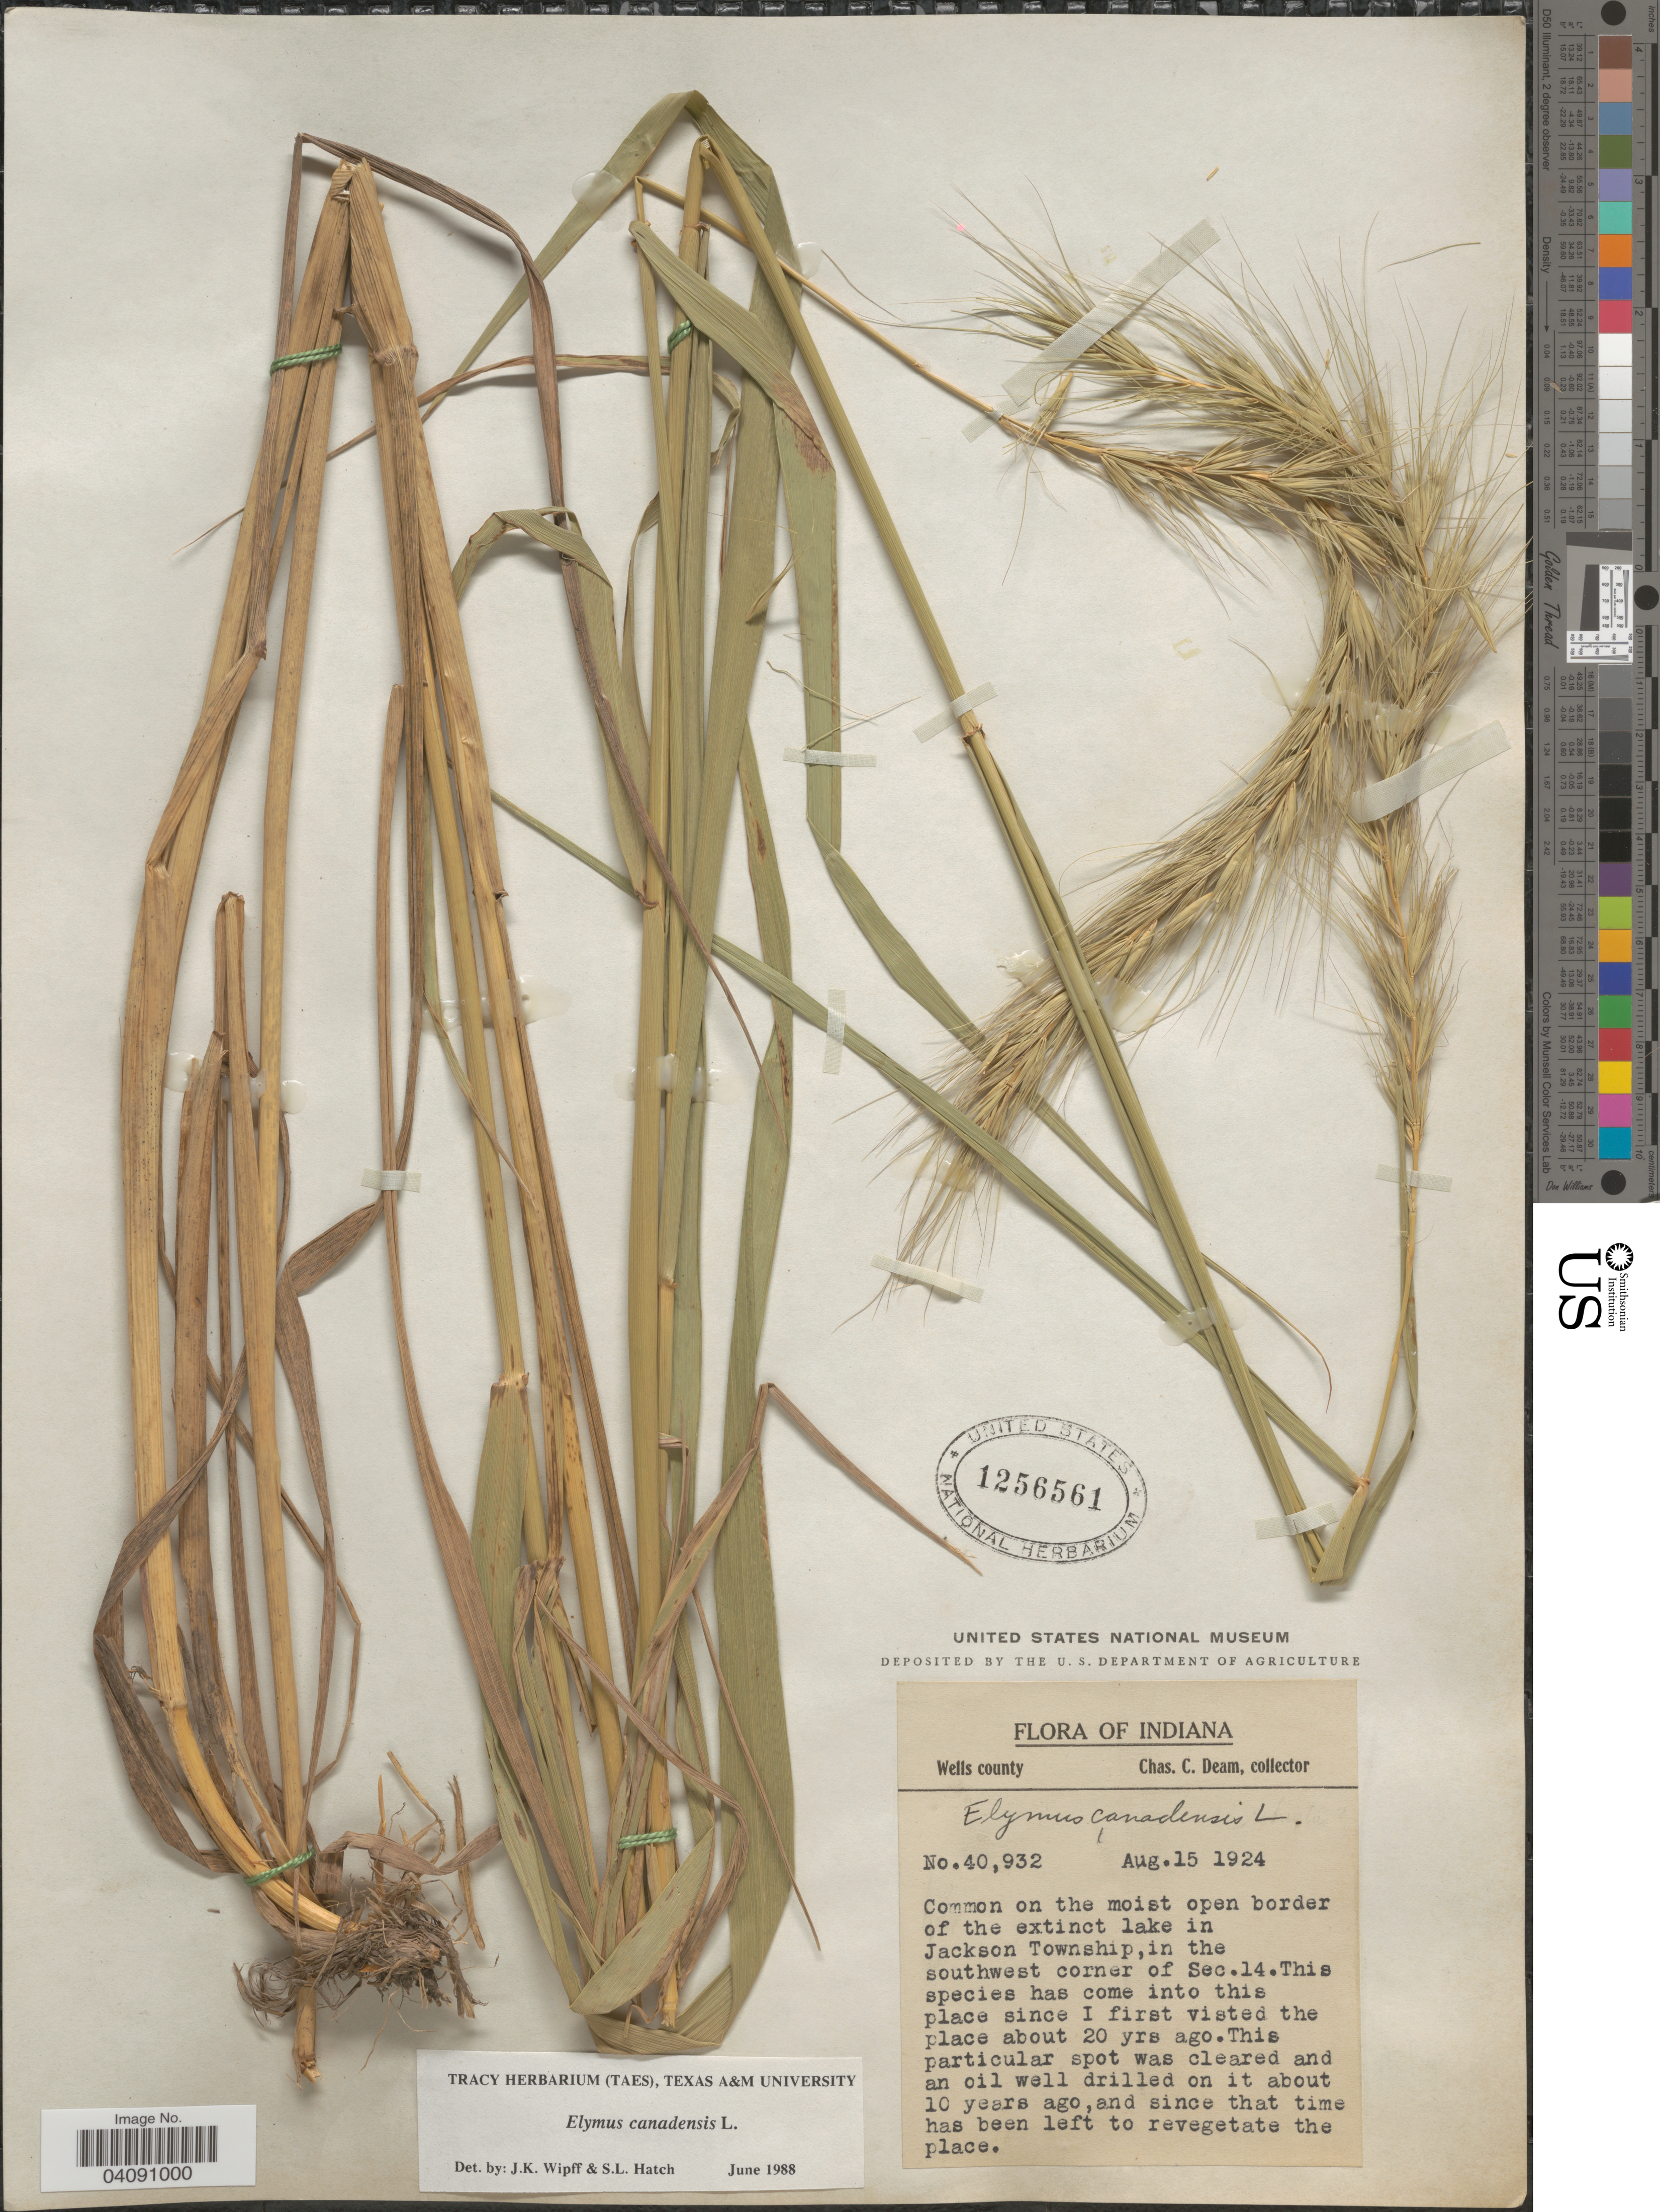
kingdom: Plantae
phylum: Tracheophyta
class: Liliopsida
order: Poales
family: Poaceae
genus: Elymus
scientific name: Elymus canadensis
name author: L.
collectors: C. C. Deam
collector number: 40932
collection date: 1924-08-15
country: United States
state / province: Indiana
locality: Wells county. On the moist open border of the extinct lake in Jackson Township, in the southwest corner of Sec. 14.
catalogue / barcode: US 1256561